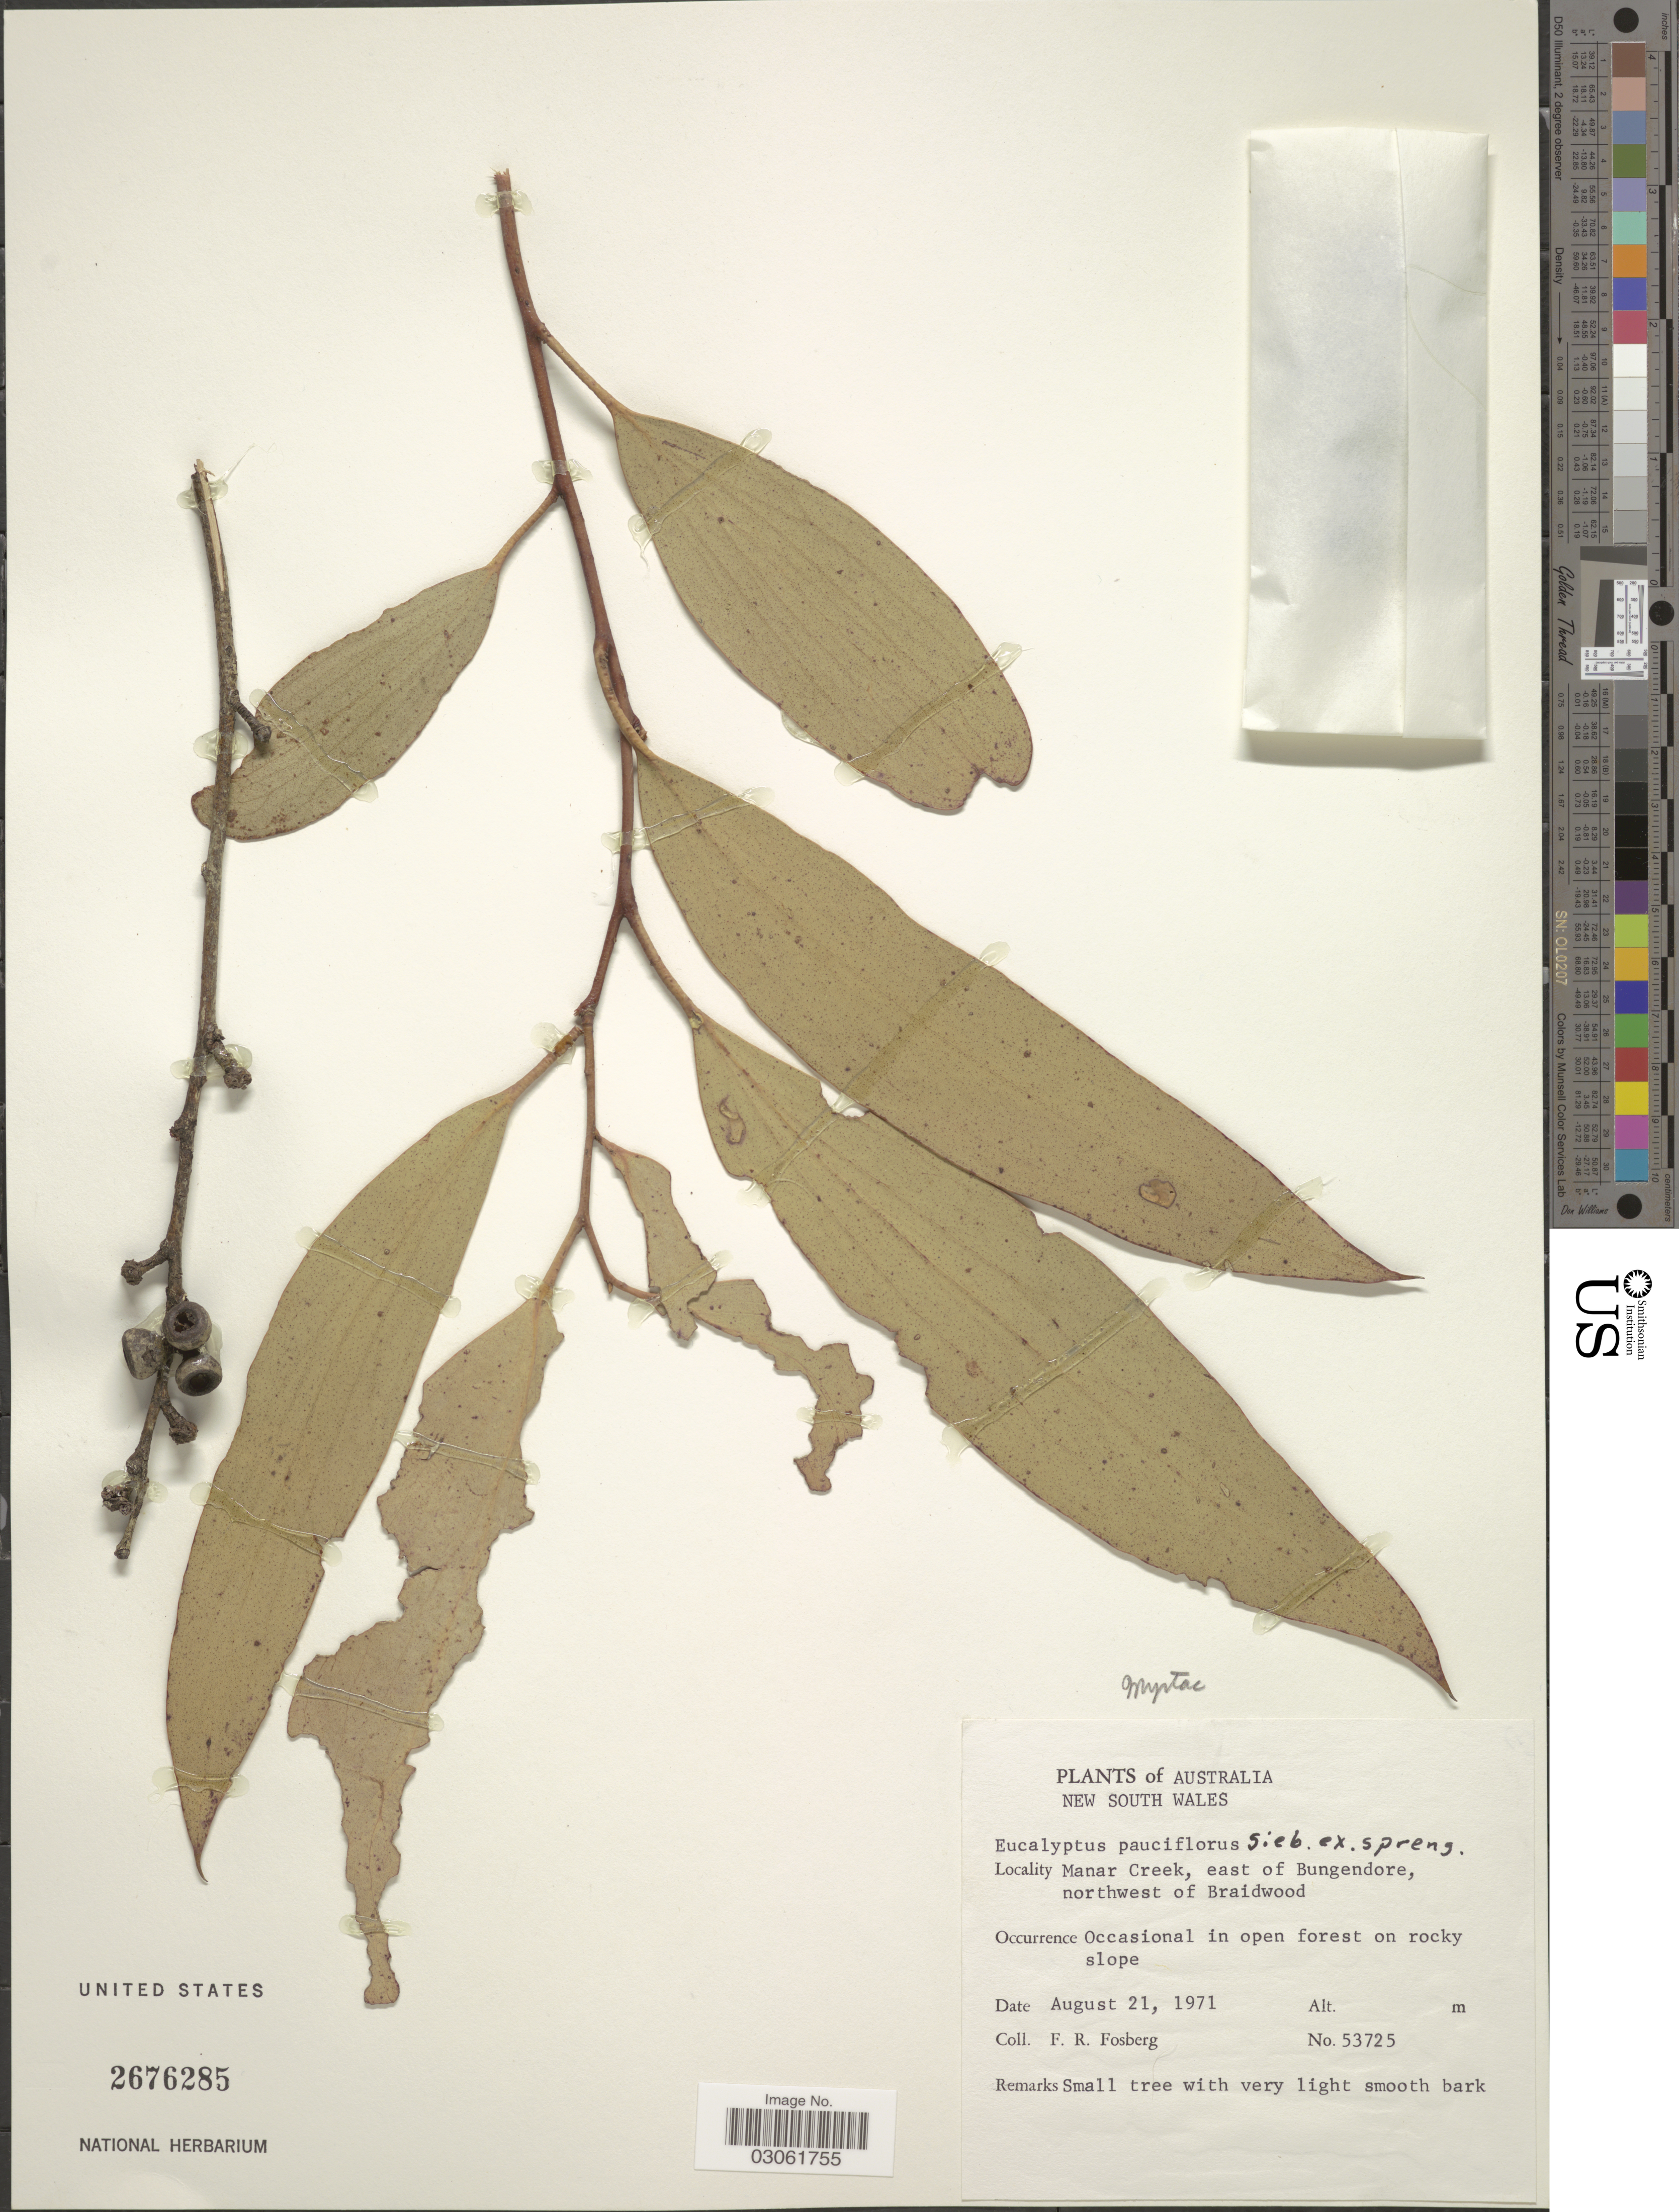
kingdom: Plantae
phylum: Tracheophyta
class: Magnoliopsida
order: Myrtales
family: Myrtaceae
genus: Eucalyptus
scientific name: Eucalyptus pauciflora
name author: Sieber ex Spreng.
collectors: F. R. Fosberg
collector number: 53725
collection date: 1971-08-21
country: Australia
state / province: New South Wales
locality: Manar Creek, east of Bungendore, northwest of Braidwood.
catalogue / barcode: US 2676285